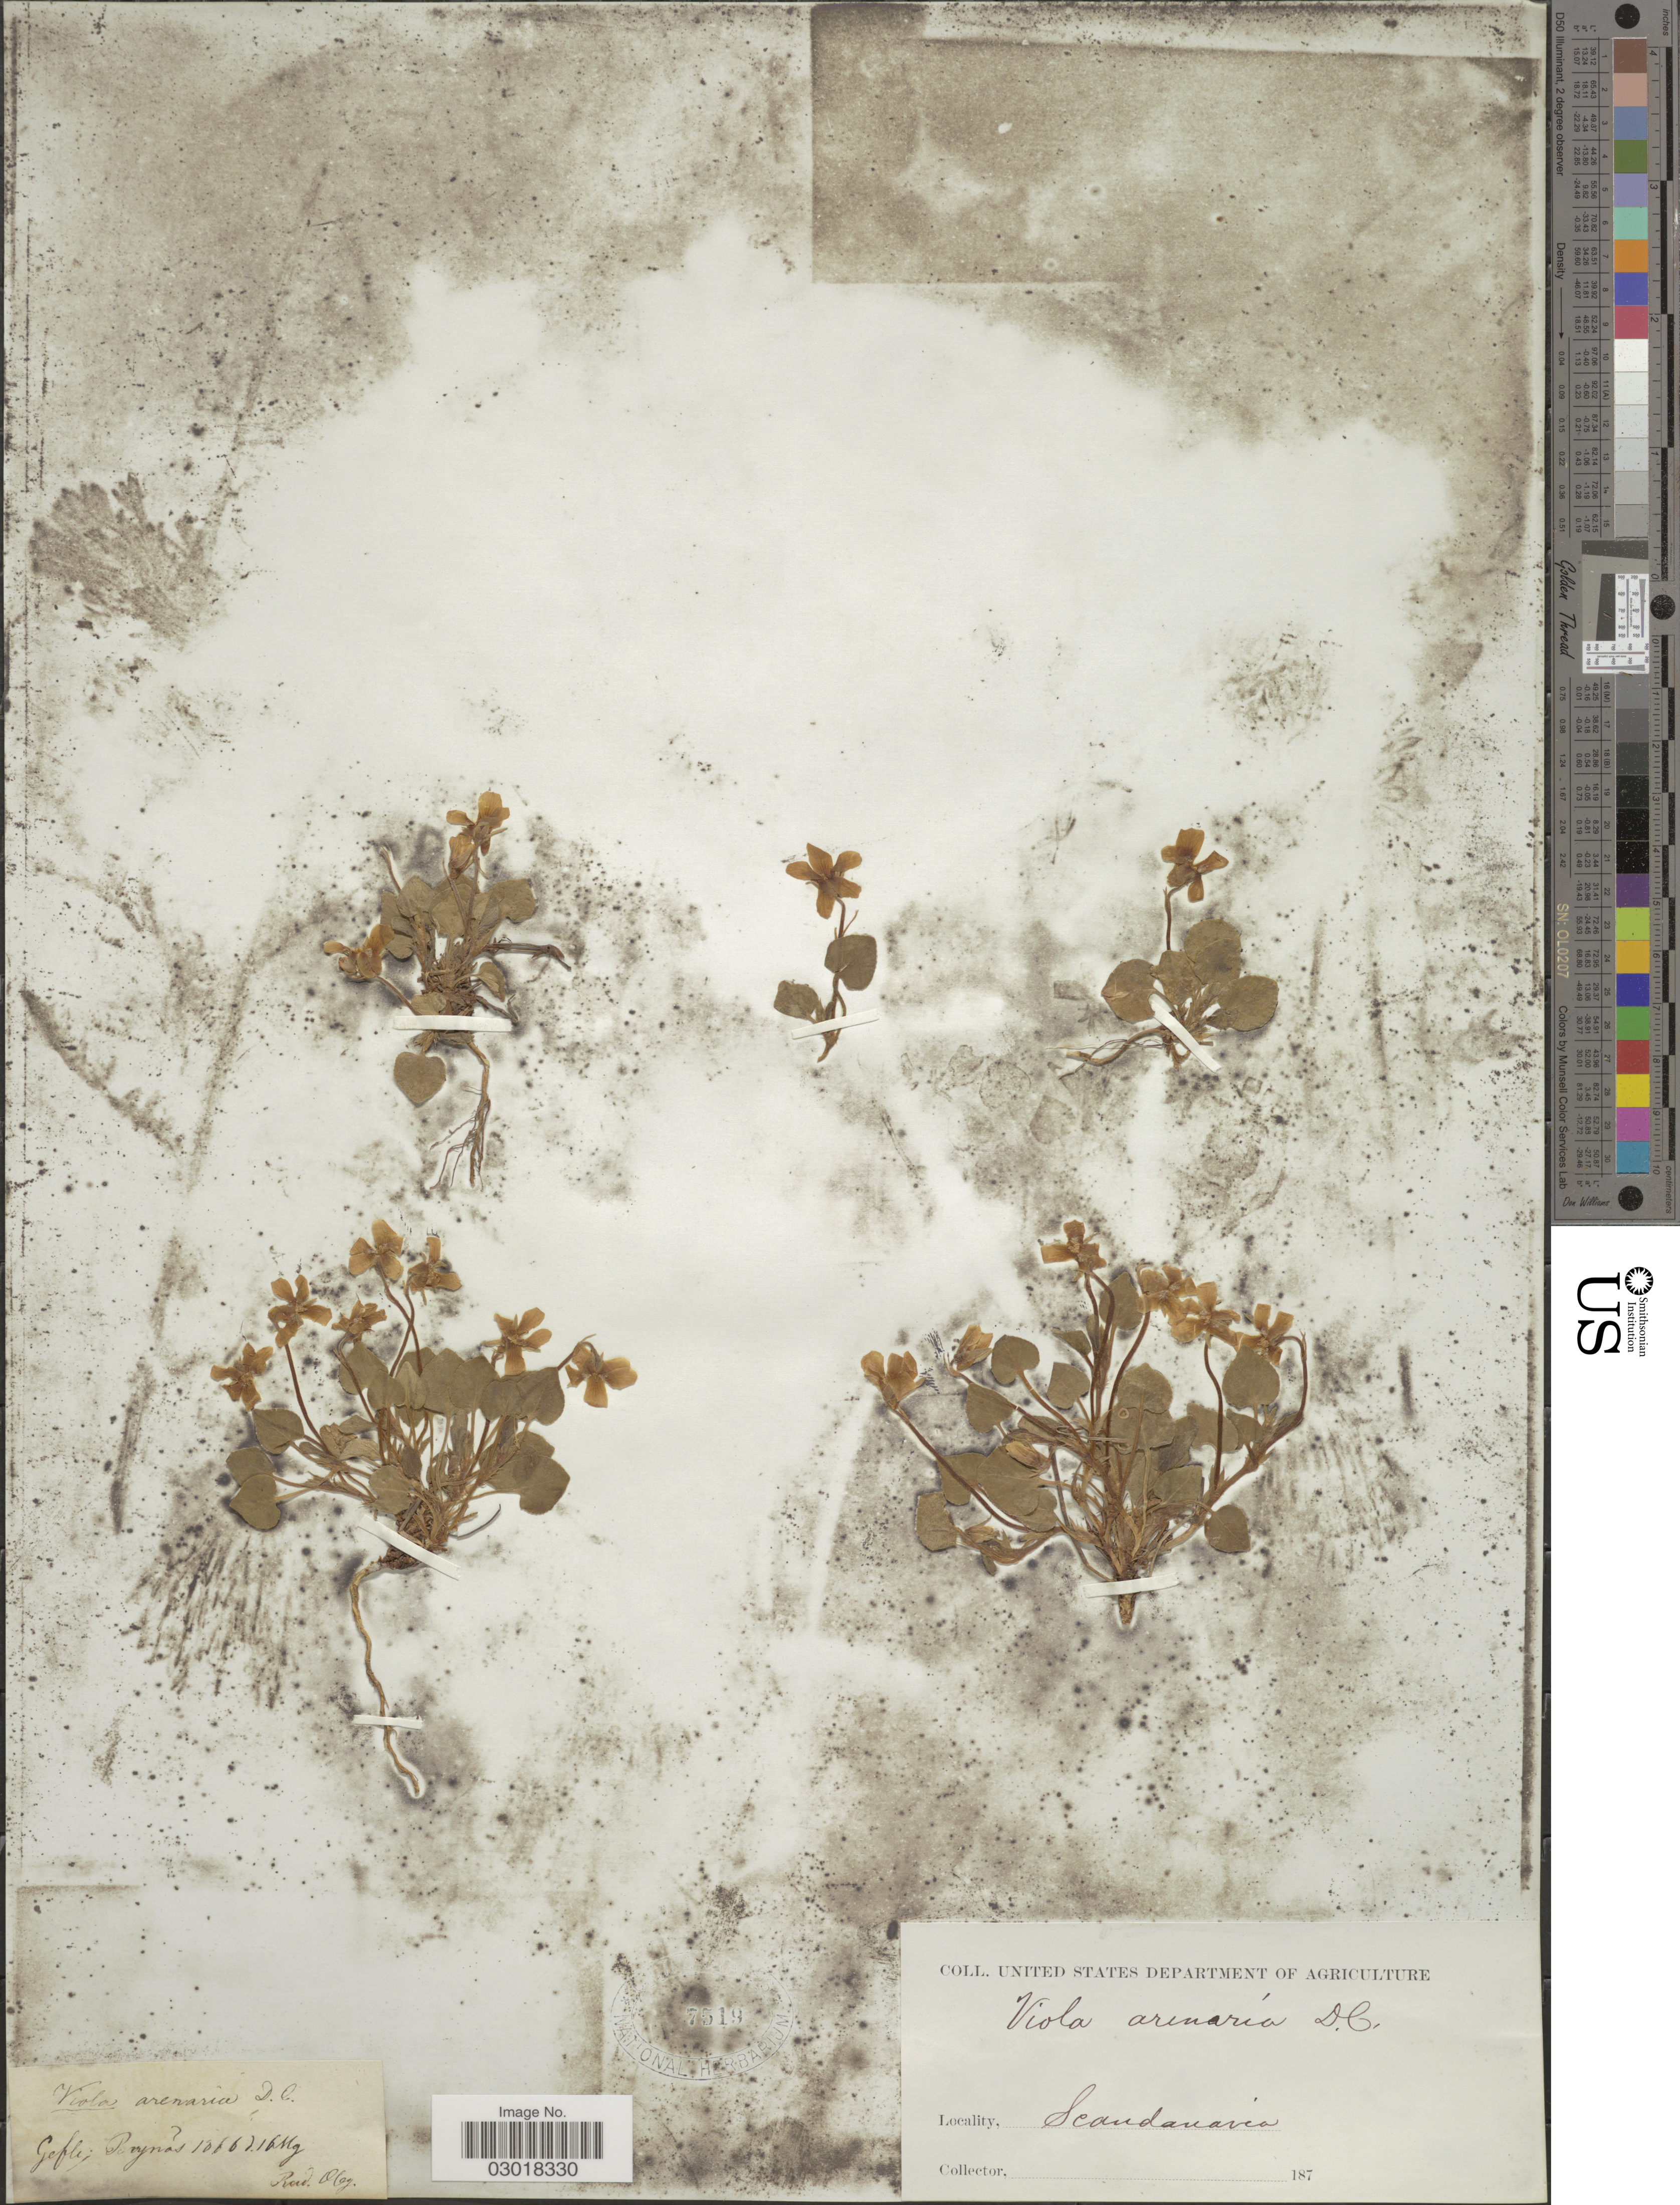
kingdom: Plantae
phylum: Tracheophyta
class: Magnoliopsida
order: Malpighiales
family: Violaceae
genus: Viola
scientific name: Viola arenaria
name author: DC.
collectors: R. Oleg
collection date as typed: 187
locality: Scandanavia. Gefli, Perynas. [unsure placement] [interpreted]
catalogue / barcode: US 7519